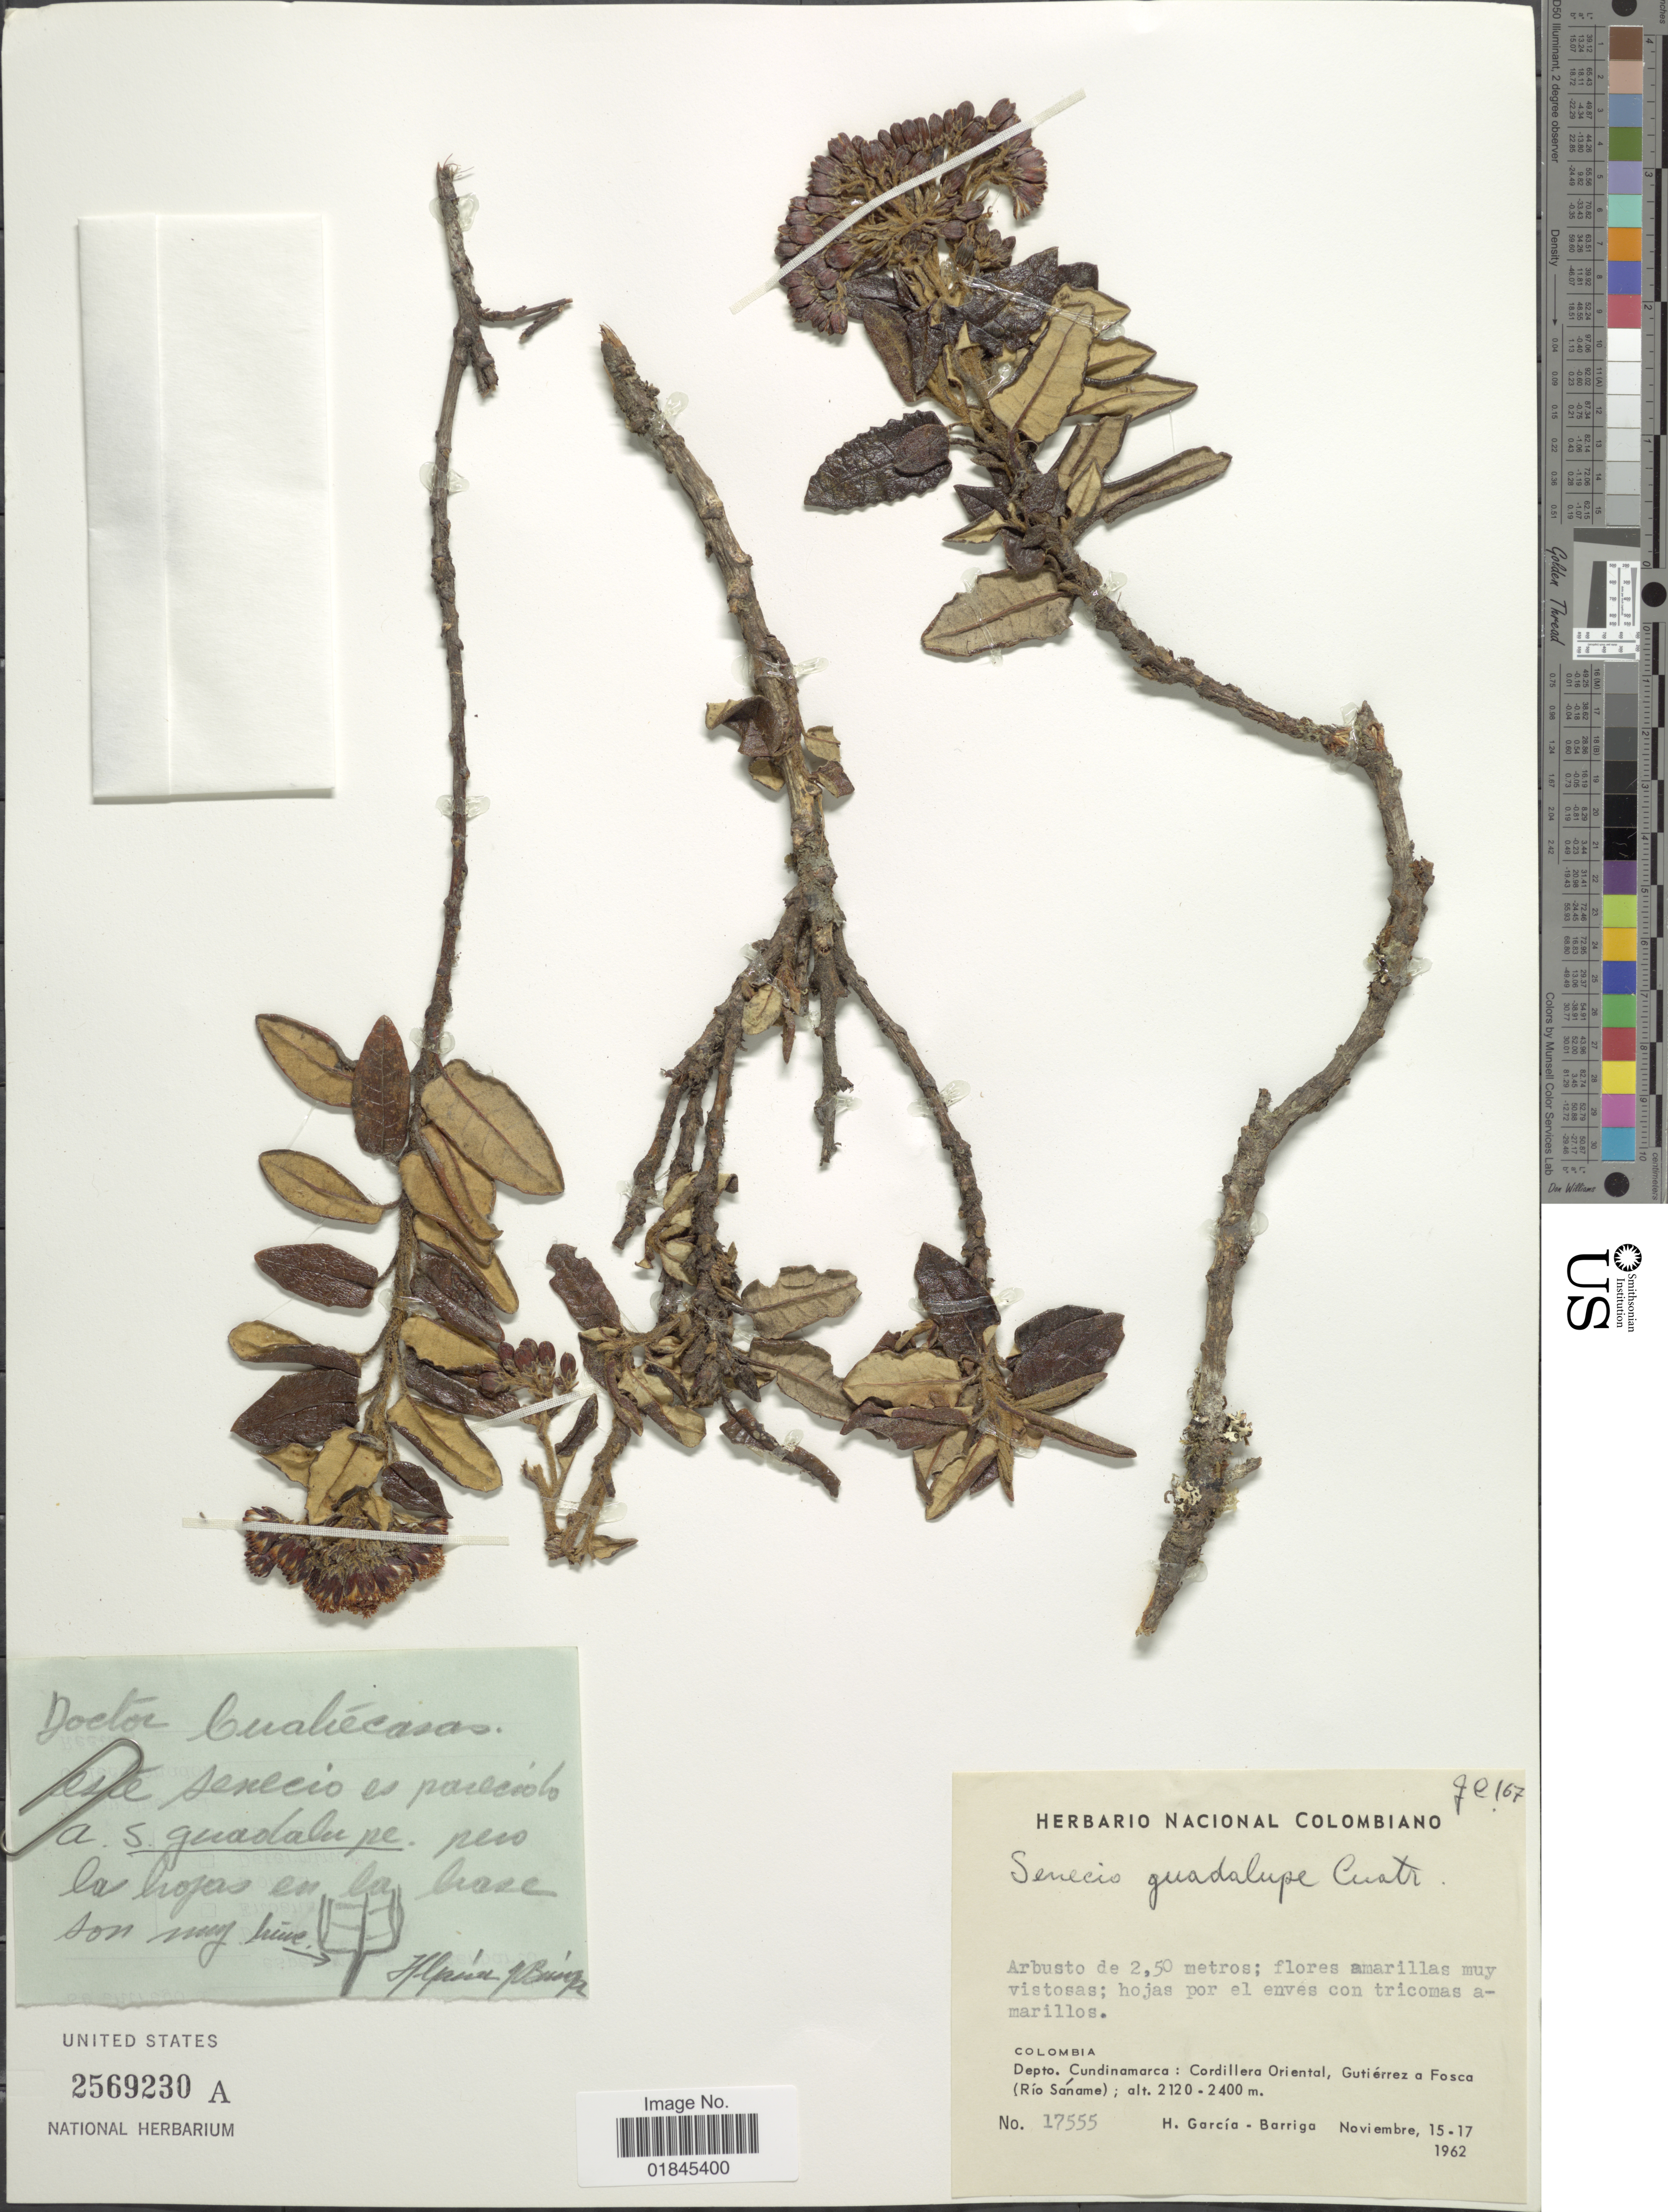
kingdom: Plantae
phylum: Tracheophyta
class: Magnoliopsida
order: Asterales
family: Asteraceae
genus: Pentacalia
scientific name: Pentacalia guadalupe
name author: (Cuatrec.) Cuatrec.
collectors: H. García Barriga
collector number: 17555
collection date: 1962-11-15/1962-11-17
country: Colombia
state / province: Cundinamarca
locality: Depto. Cundinamarca: Cordillera Oriental, Gutiérrez a Foskca (Río Sáname)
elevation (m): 2120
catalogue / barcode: US 2569230A